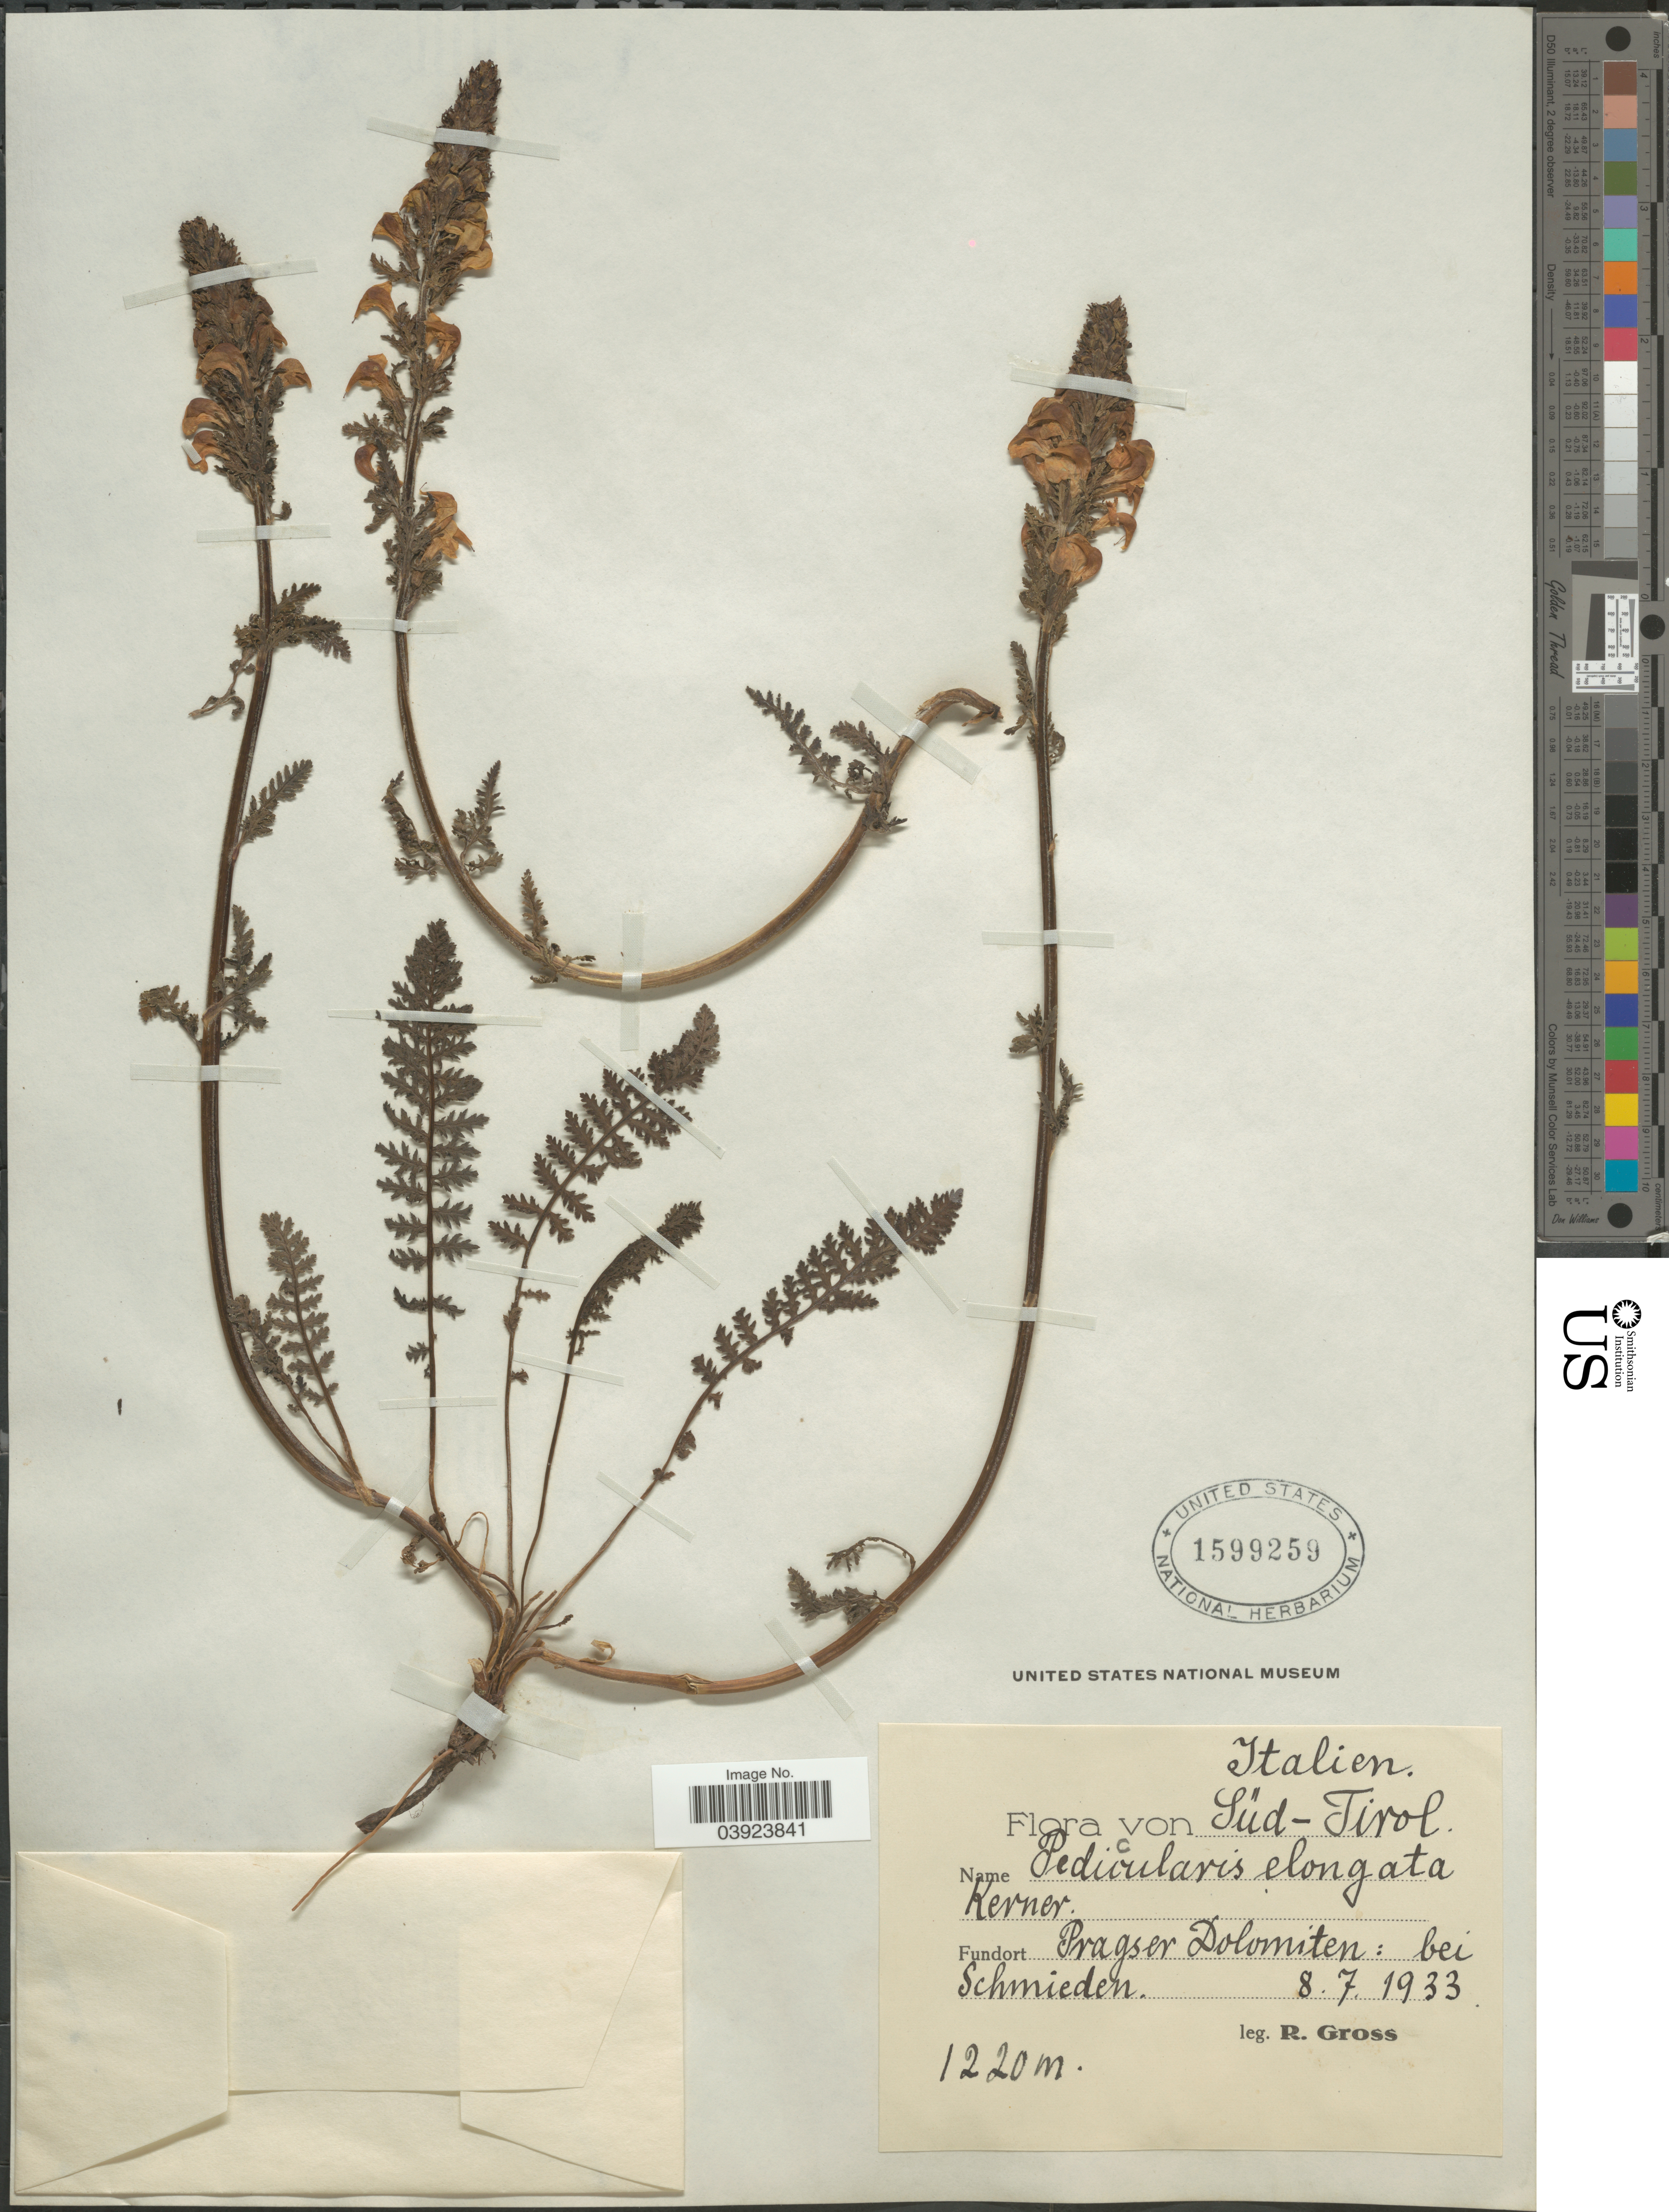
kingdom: Plantae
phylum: Tracheophyta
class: Magnoliopsida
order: Lamiales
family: Orobanchaceae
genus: Pedicularis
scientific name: Pedicularis elongata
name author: A. Kern.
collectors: R. Gross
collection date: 1933-07-08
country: Italy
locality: Süd-Tirol. Pragser Dolomiten: bei Schmieden.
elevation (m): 1220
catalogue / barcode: US 1599259